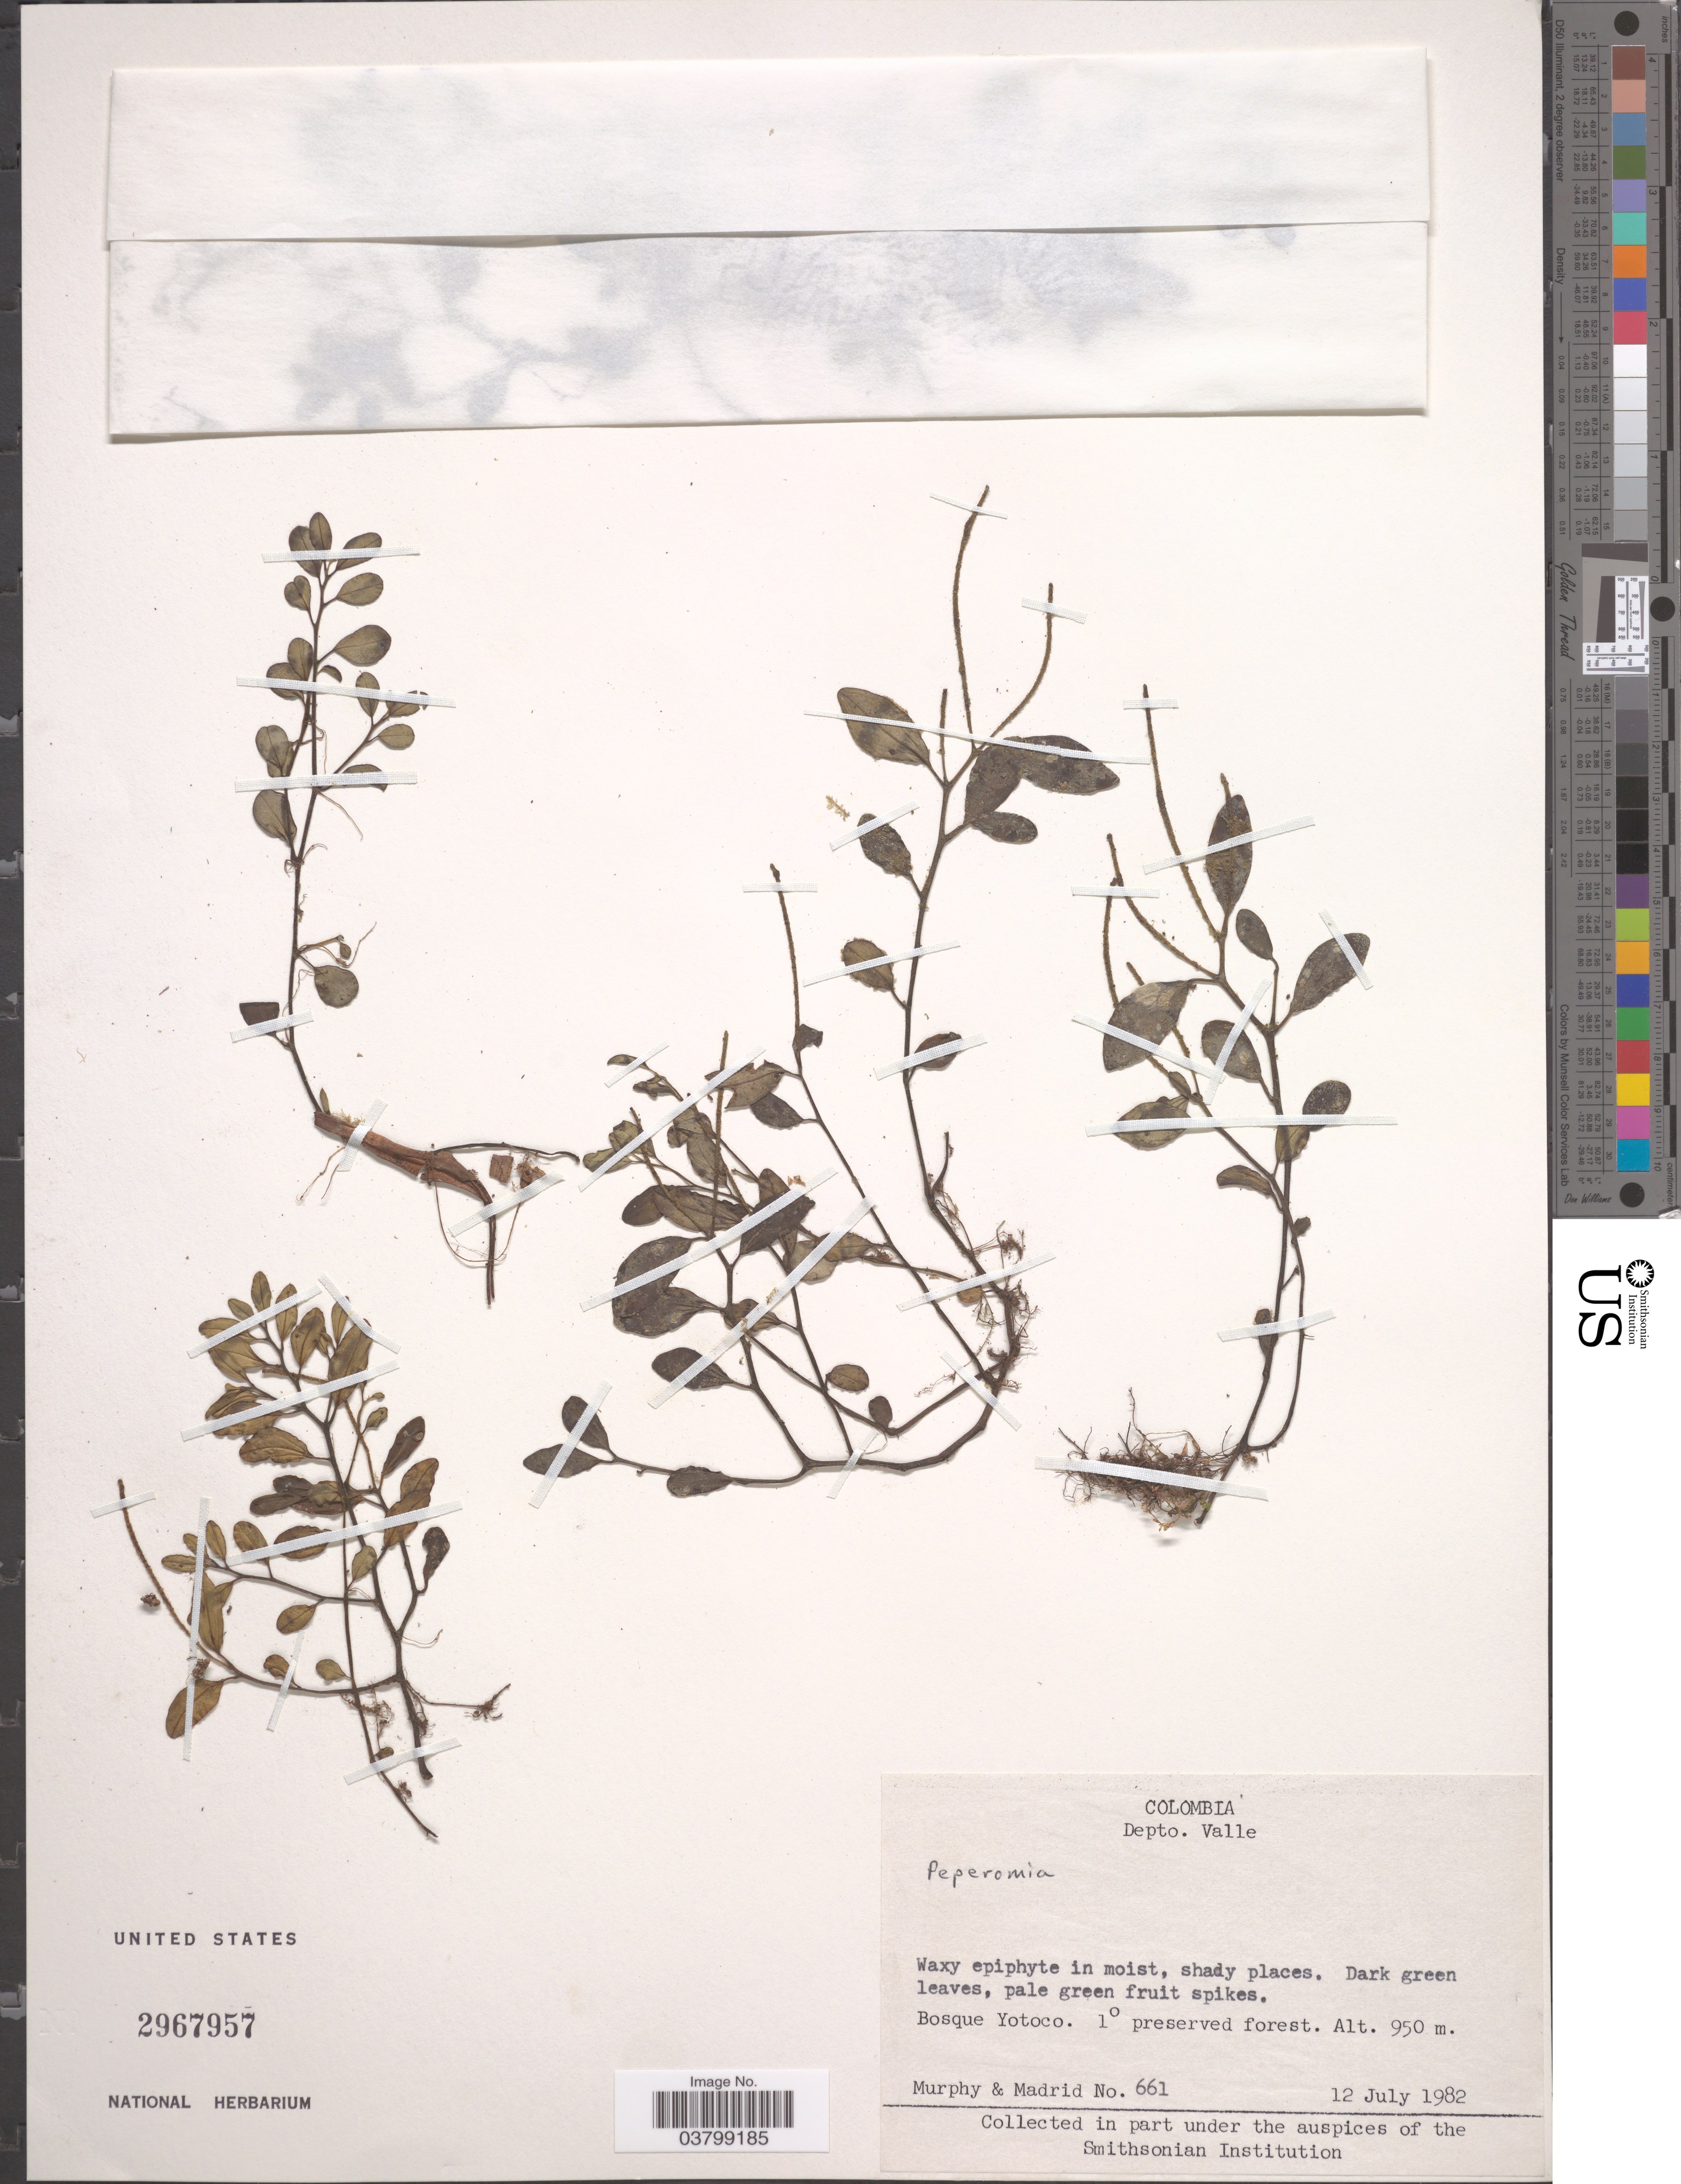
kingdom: Plantae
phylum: Tracheophyta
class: Magnoliopsida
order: Piperales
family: Piperaceae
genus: Peperomia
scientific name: Peperomia sp.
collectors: -. Murphy & -. Madrid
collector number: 661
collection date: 1982-07-12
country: Colombia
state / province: Valle del Cauca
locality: Depto. Valle. Bosque Yotoco.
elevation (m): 950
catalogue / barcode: US 2967957